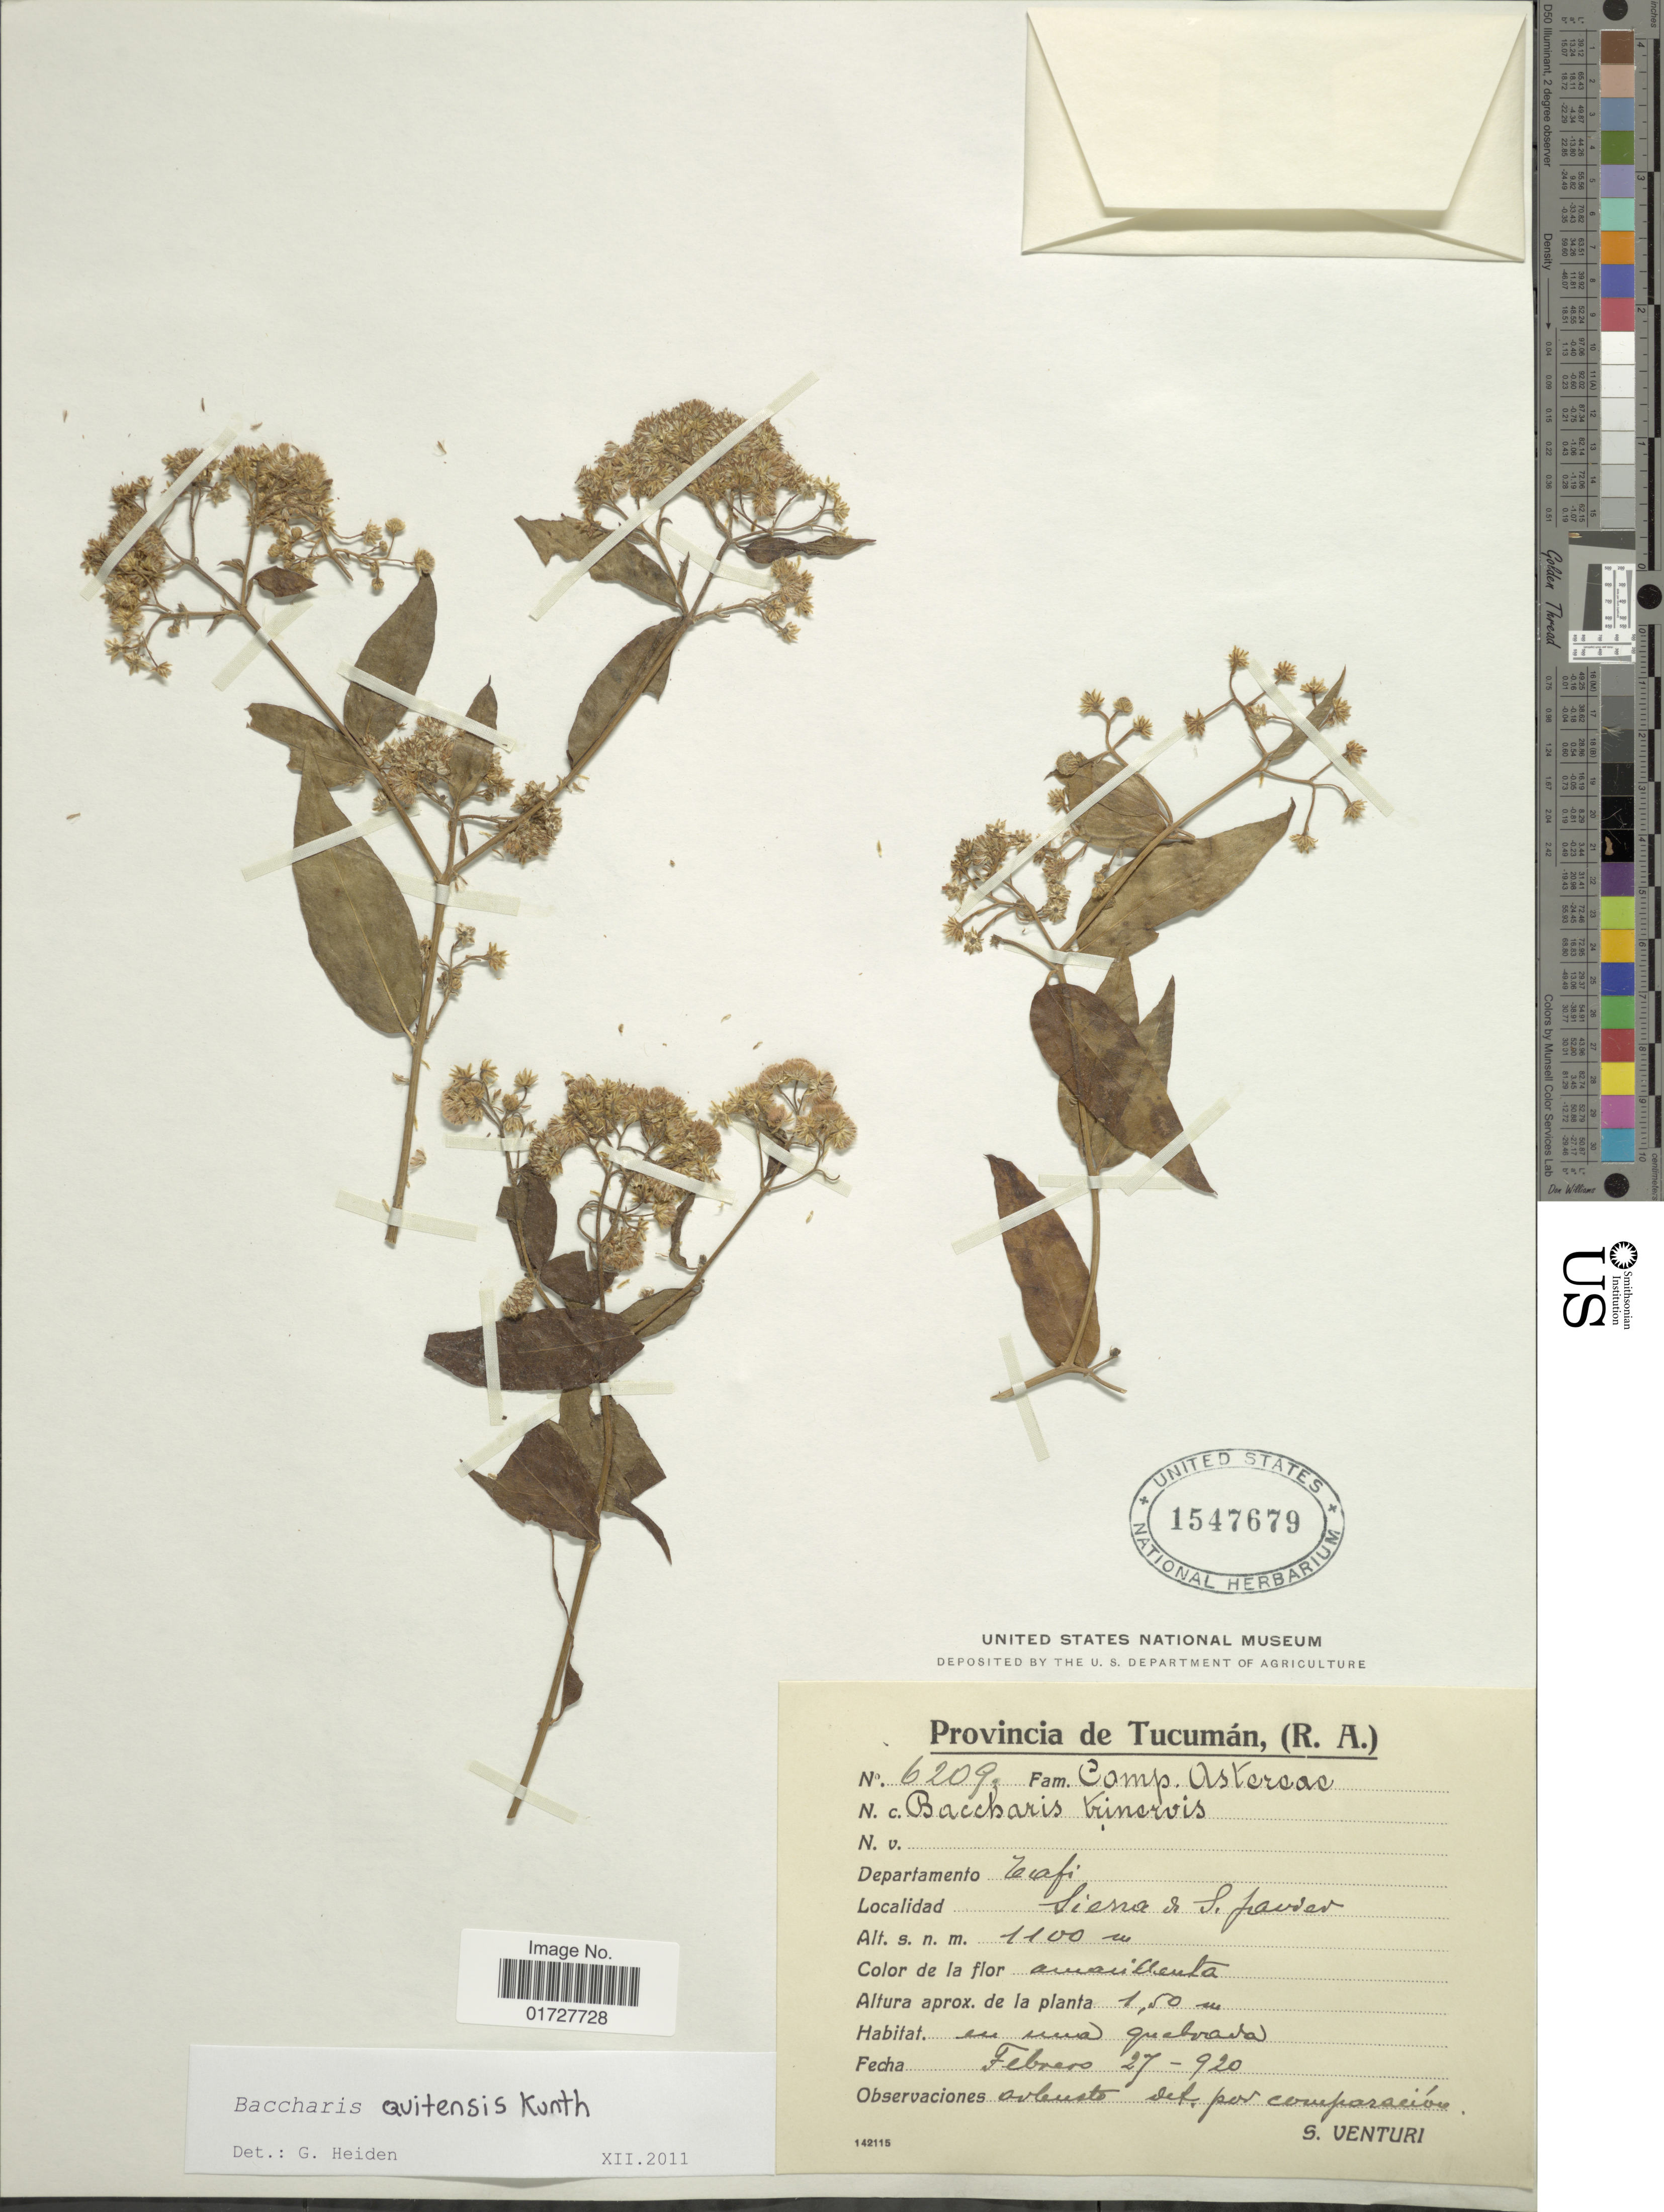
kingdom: Plantae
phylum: Tracheophyta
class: Magnoliopsida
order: Asterales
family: Asteraceae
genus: Baccharis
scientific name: Baccharis quitensis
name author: Kunth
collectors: S. Venturi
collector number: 6209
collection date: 1920-02-27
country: Argentina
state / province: Tucuman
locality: Departamento Tafi, Sierra de S. Javier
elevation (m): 1100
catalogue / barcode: US 1547679